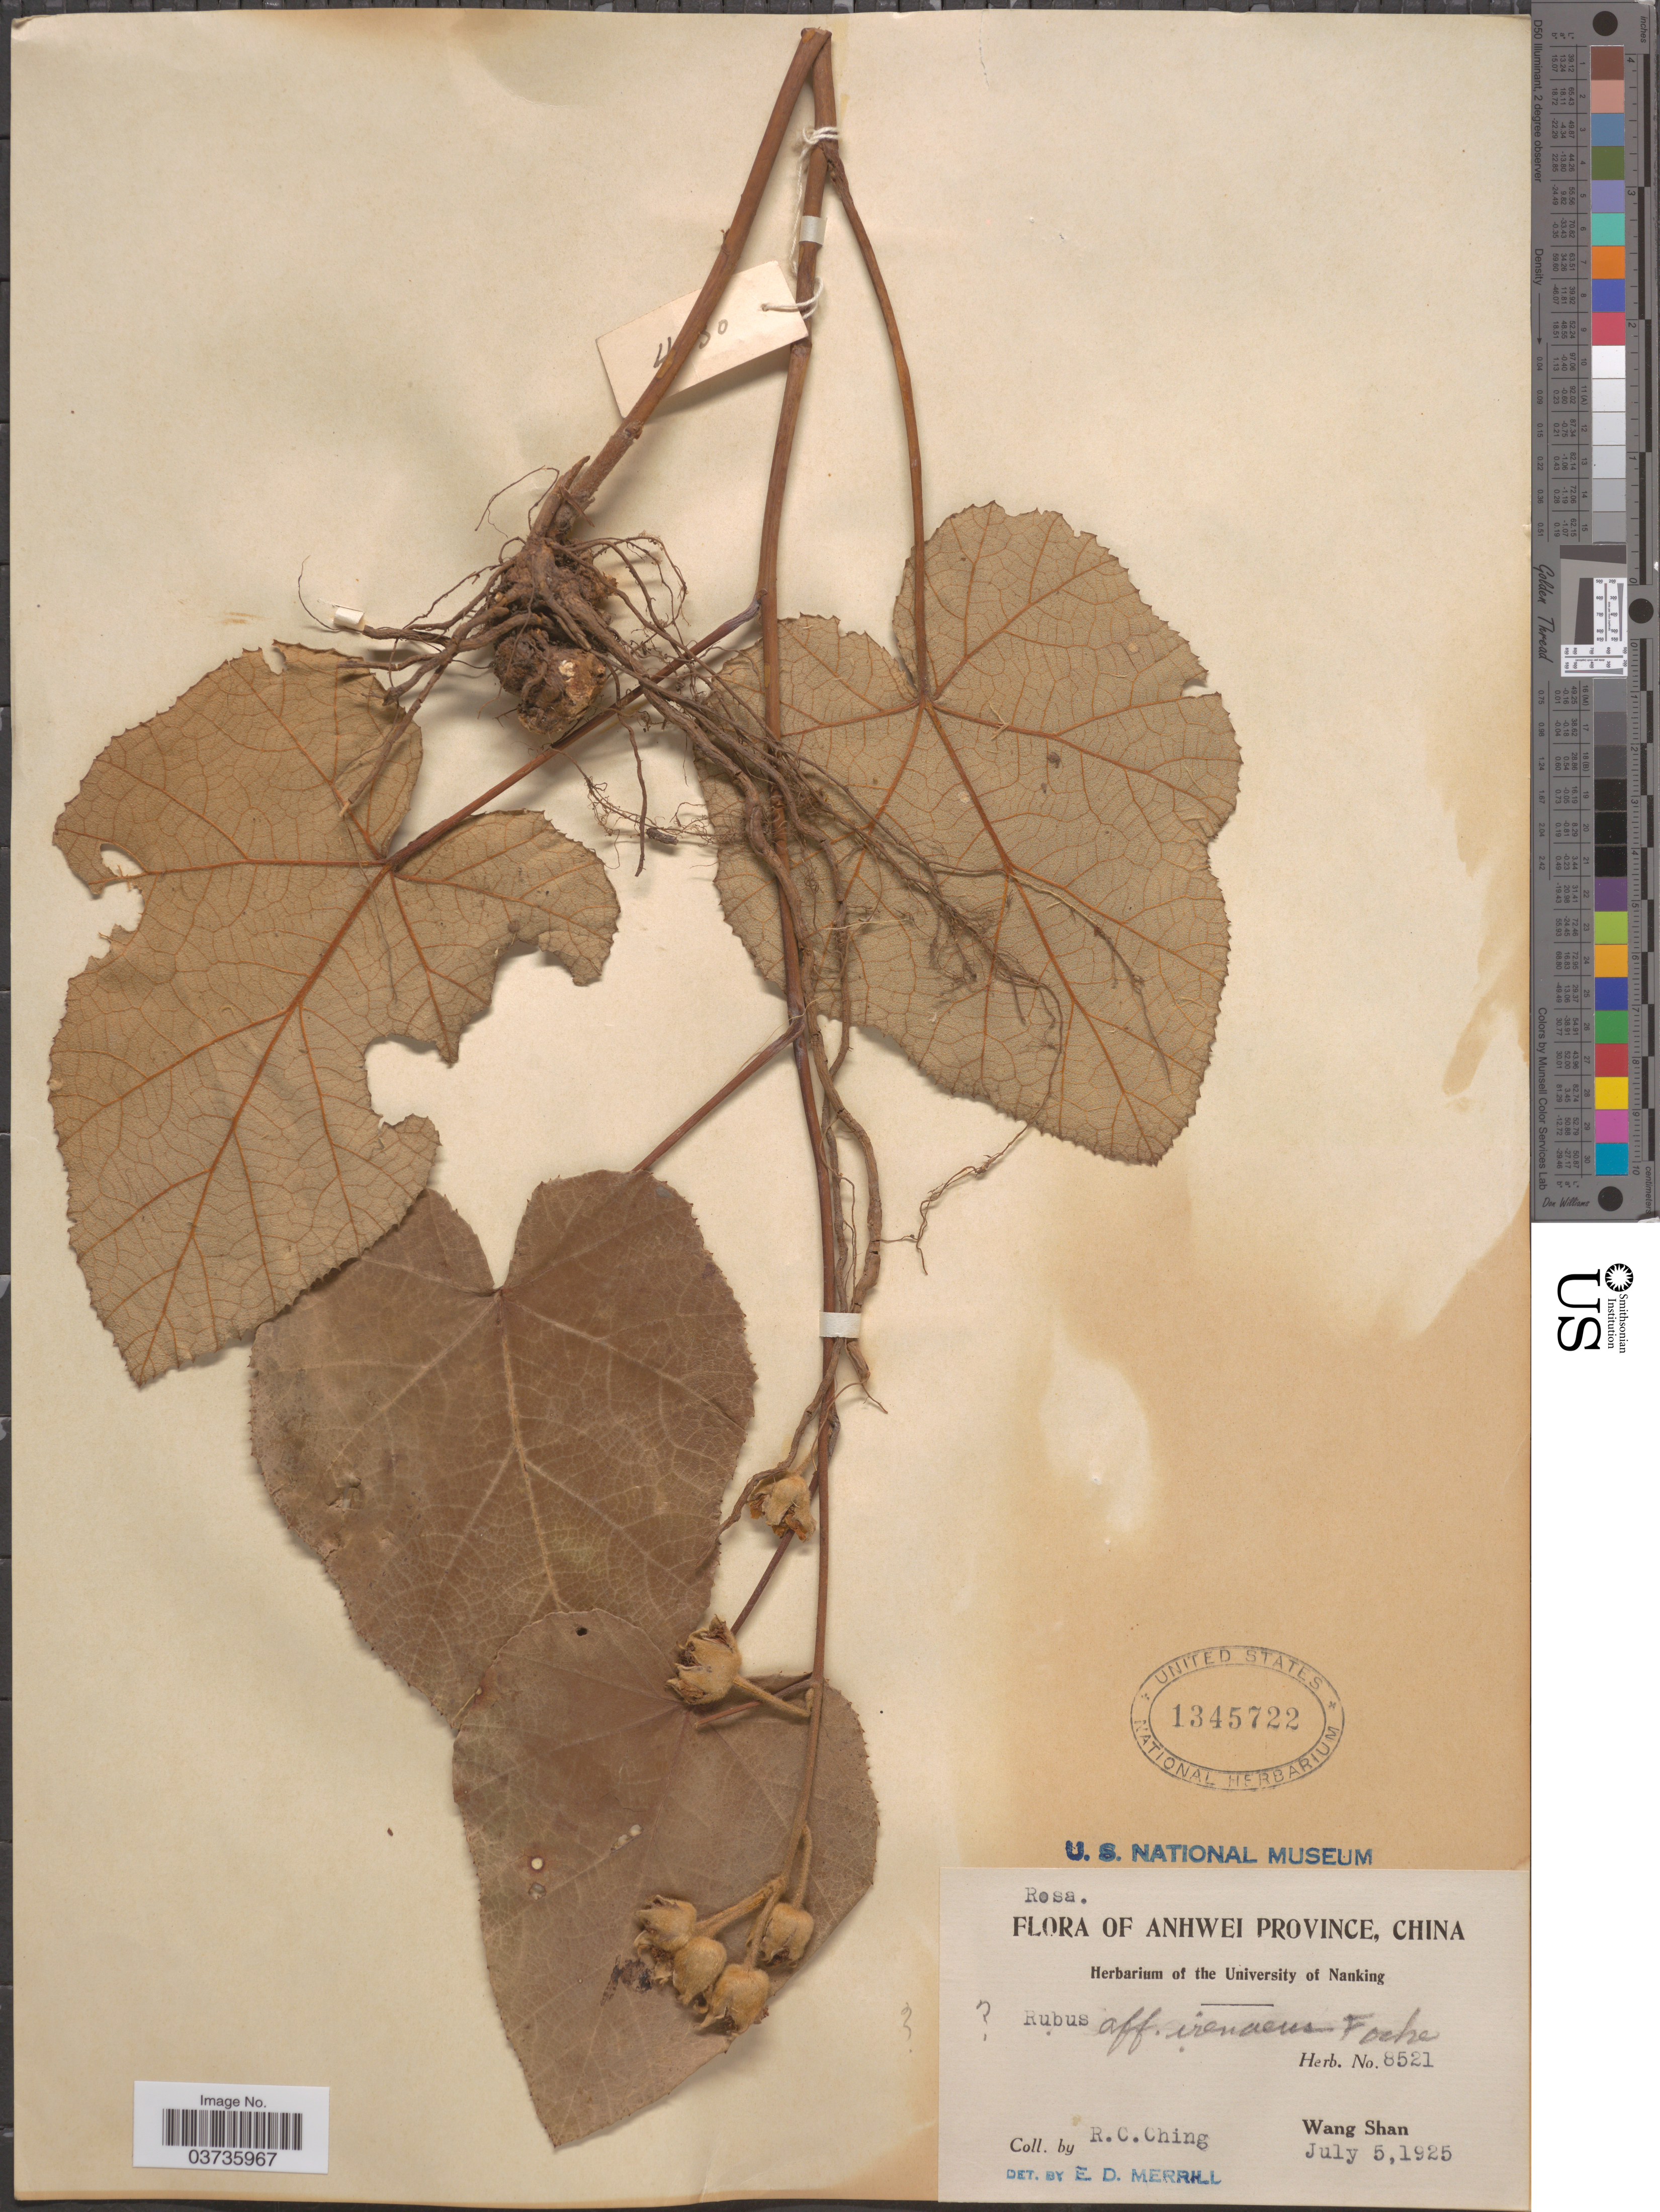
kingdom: Plantae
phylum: Tracheophyta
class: Magnoliopsida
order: Rosales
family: Rosaceae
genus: Rubus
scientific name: Rubus irenaeus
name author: Focke in Diels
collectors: R. C. Ching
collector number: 8521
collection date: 1925-07-05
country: China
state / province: Anhui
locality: Anhwei Province. Wang Shan.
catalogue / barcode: US 1345722